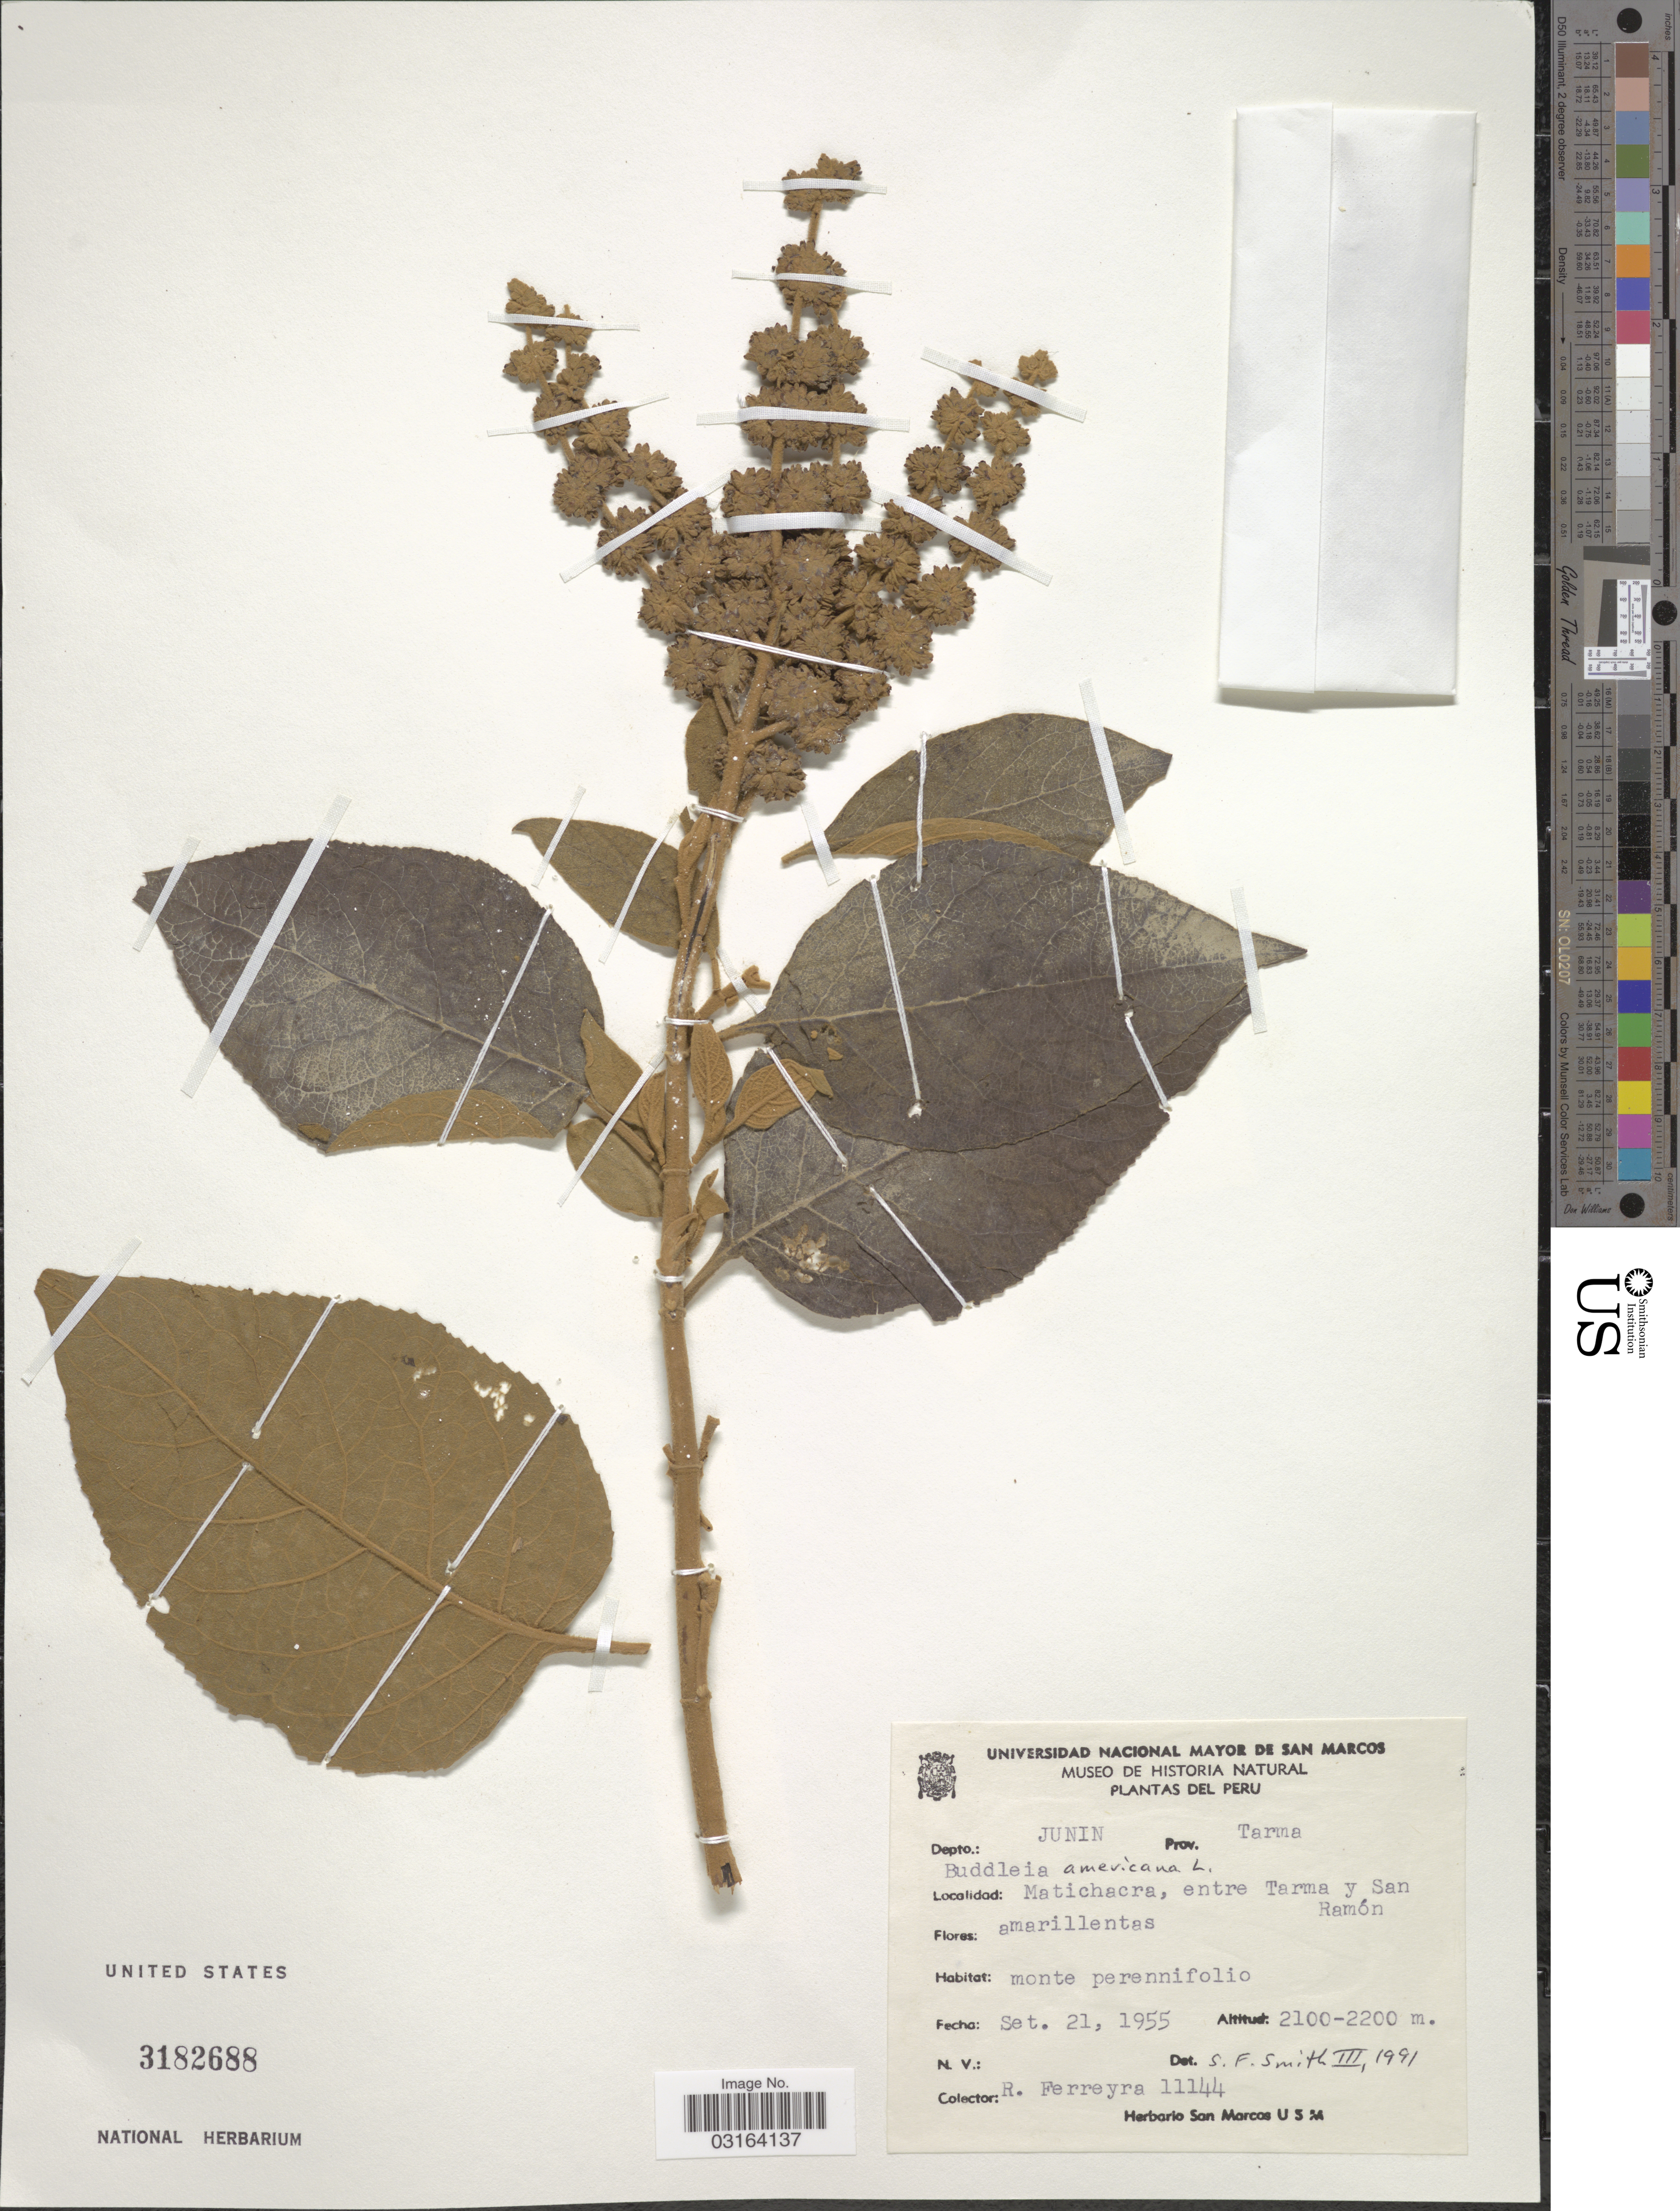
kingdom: Plantae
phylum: Tracheophyta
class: Magnoliopsida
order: Lamiales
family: Scrophulariaceae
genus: Buddleja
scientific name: Buddleja americana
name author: L.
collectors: R. A. Ferreyra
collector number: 11144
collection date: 1955-09-21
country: Peru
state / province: Junín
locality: Depto.: Junin, Prov. Tarma, Matichara, entre Tarma y San Ramón.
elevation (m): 2100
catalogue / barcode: US 3182688